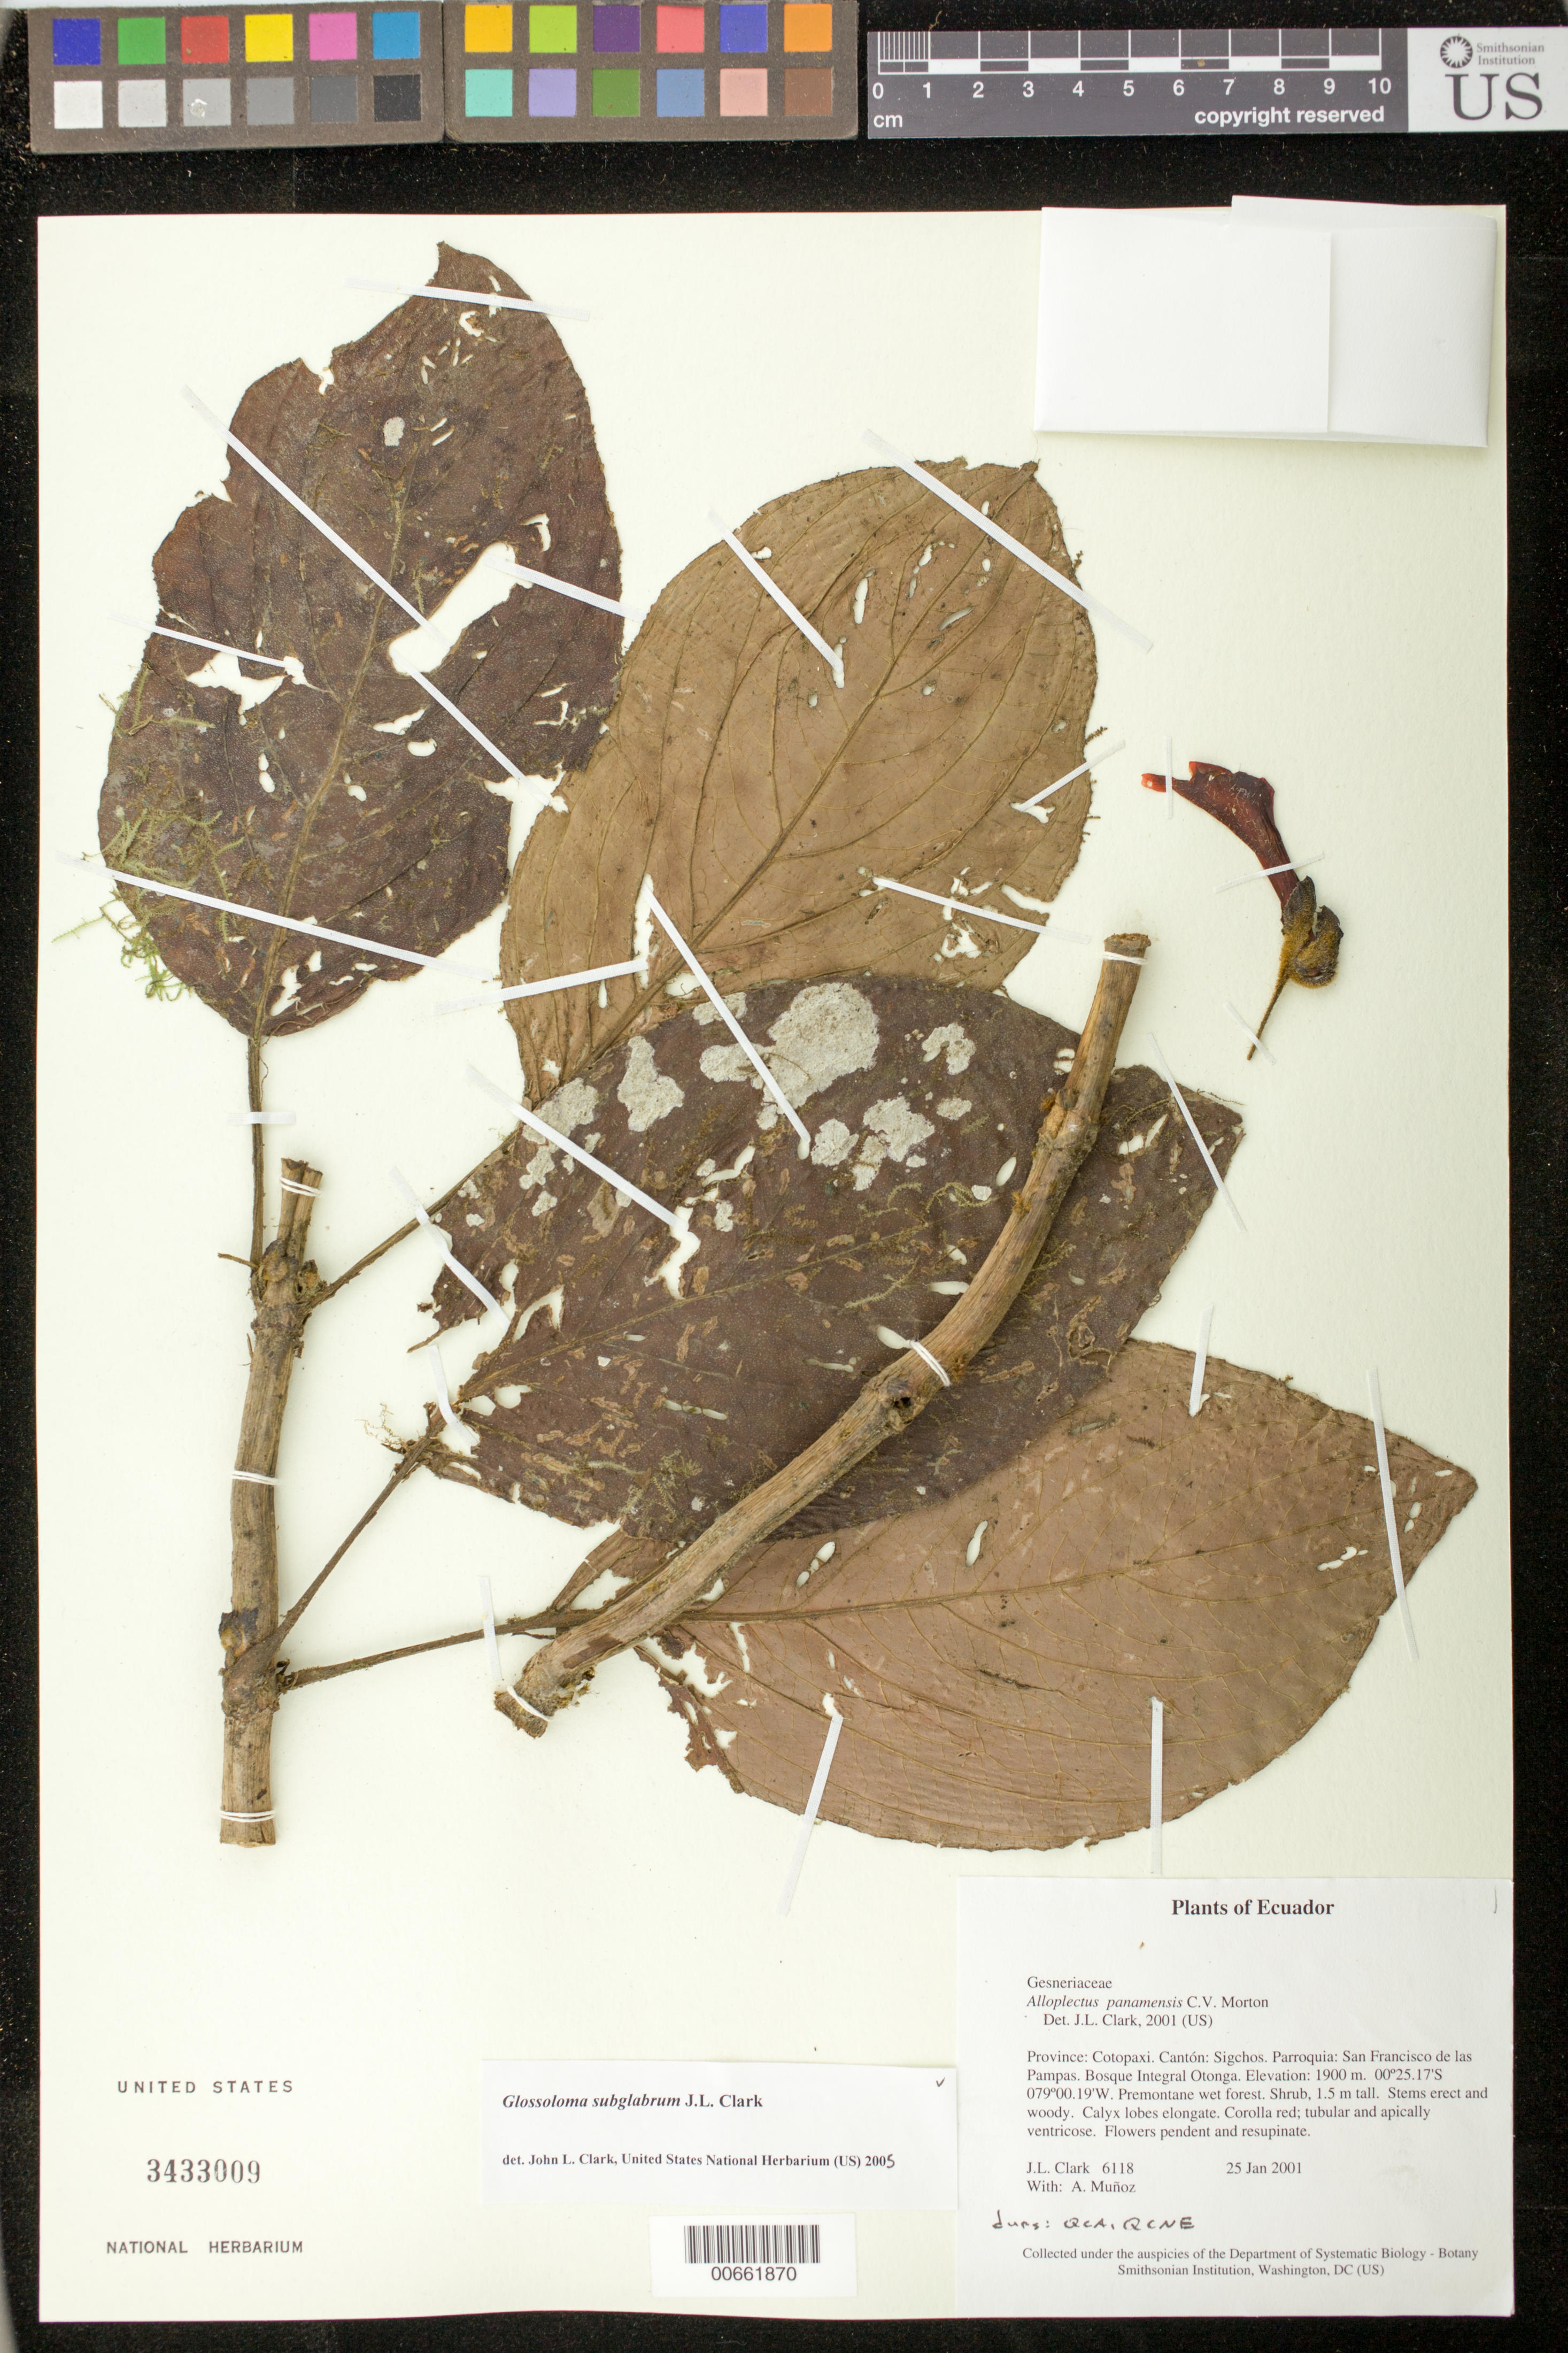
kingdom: Plantae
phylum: Tracheophyta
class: Magnoliopsida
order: Lamiales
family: Gesneriaceae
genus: Glossoloma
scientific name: Glossoloma subglabrum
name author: J.L. Clark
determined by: Clark, J. L., (SEL), The Marie Selby Botanical Garden (UNITED STATES)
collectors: J. L. Clark & A. Muñoz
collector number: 6118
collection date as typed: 25 Jan 2001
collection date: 2001-01-25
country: Ecuador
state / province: Cotopaxi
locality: Cantón: Sigchos. Parroquia: San Francisco de las Pampas. Bosque Integral Otonga.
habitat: Premontane wet forest.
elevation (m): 1900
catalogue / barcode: US 3433009